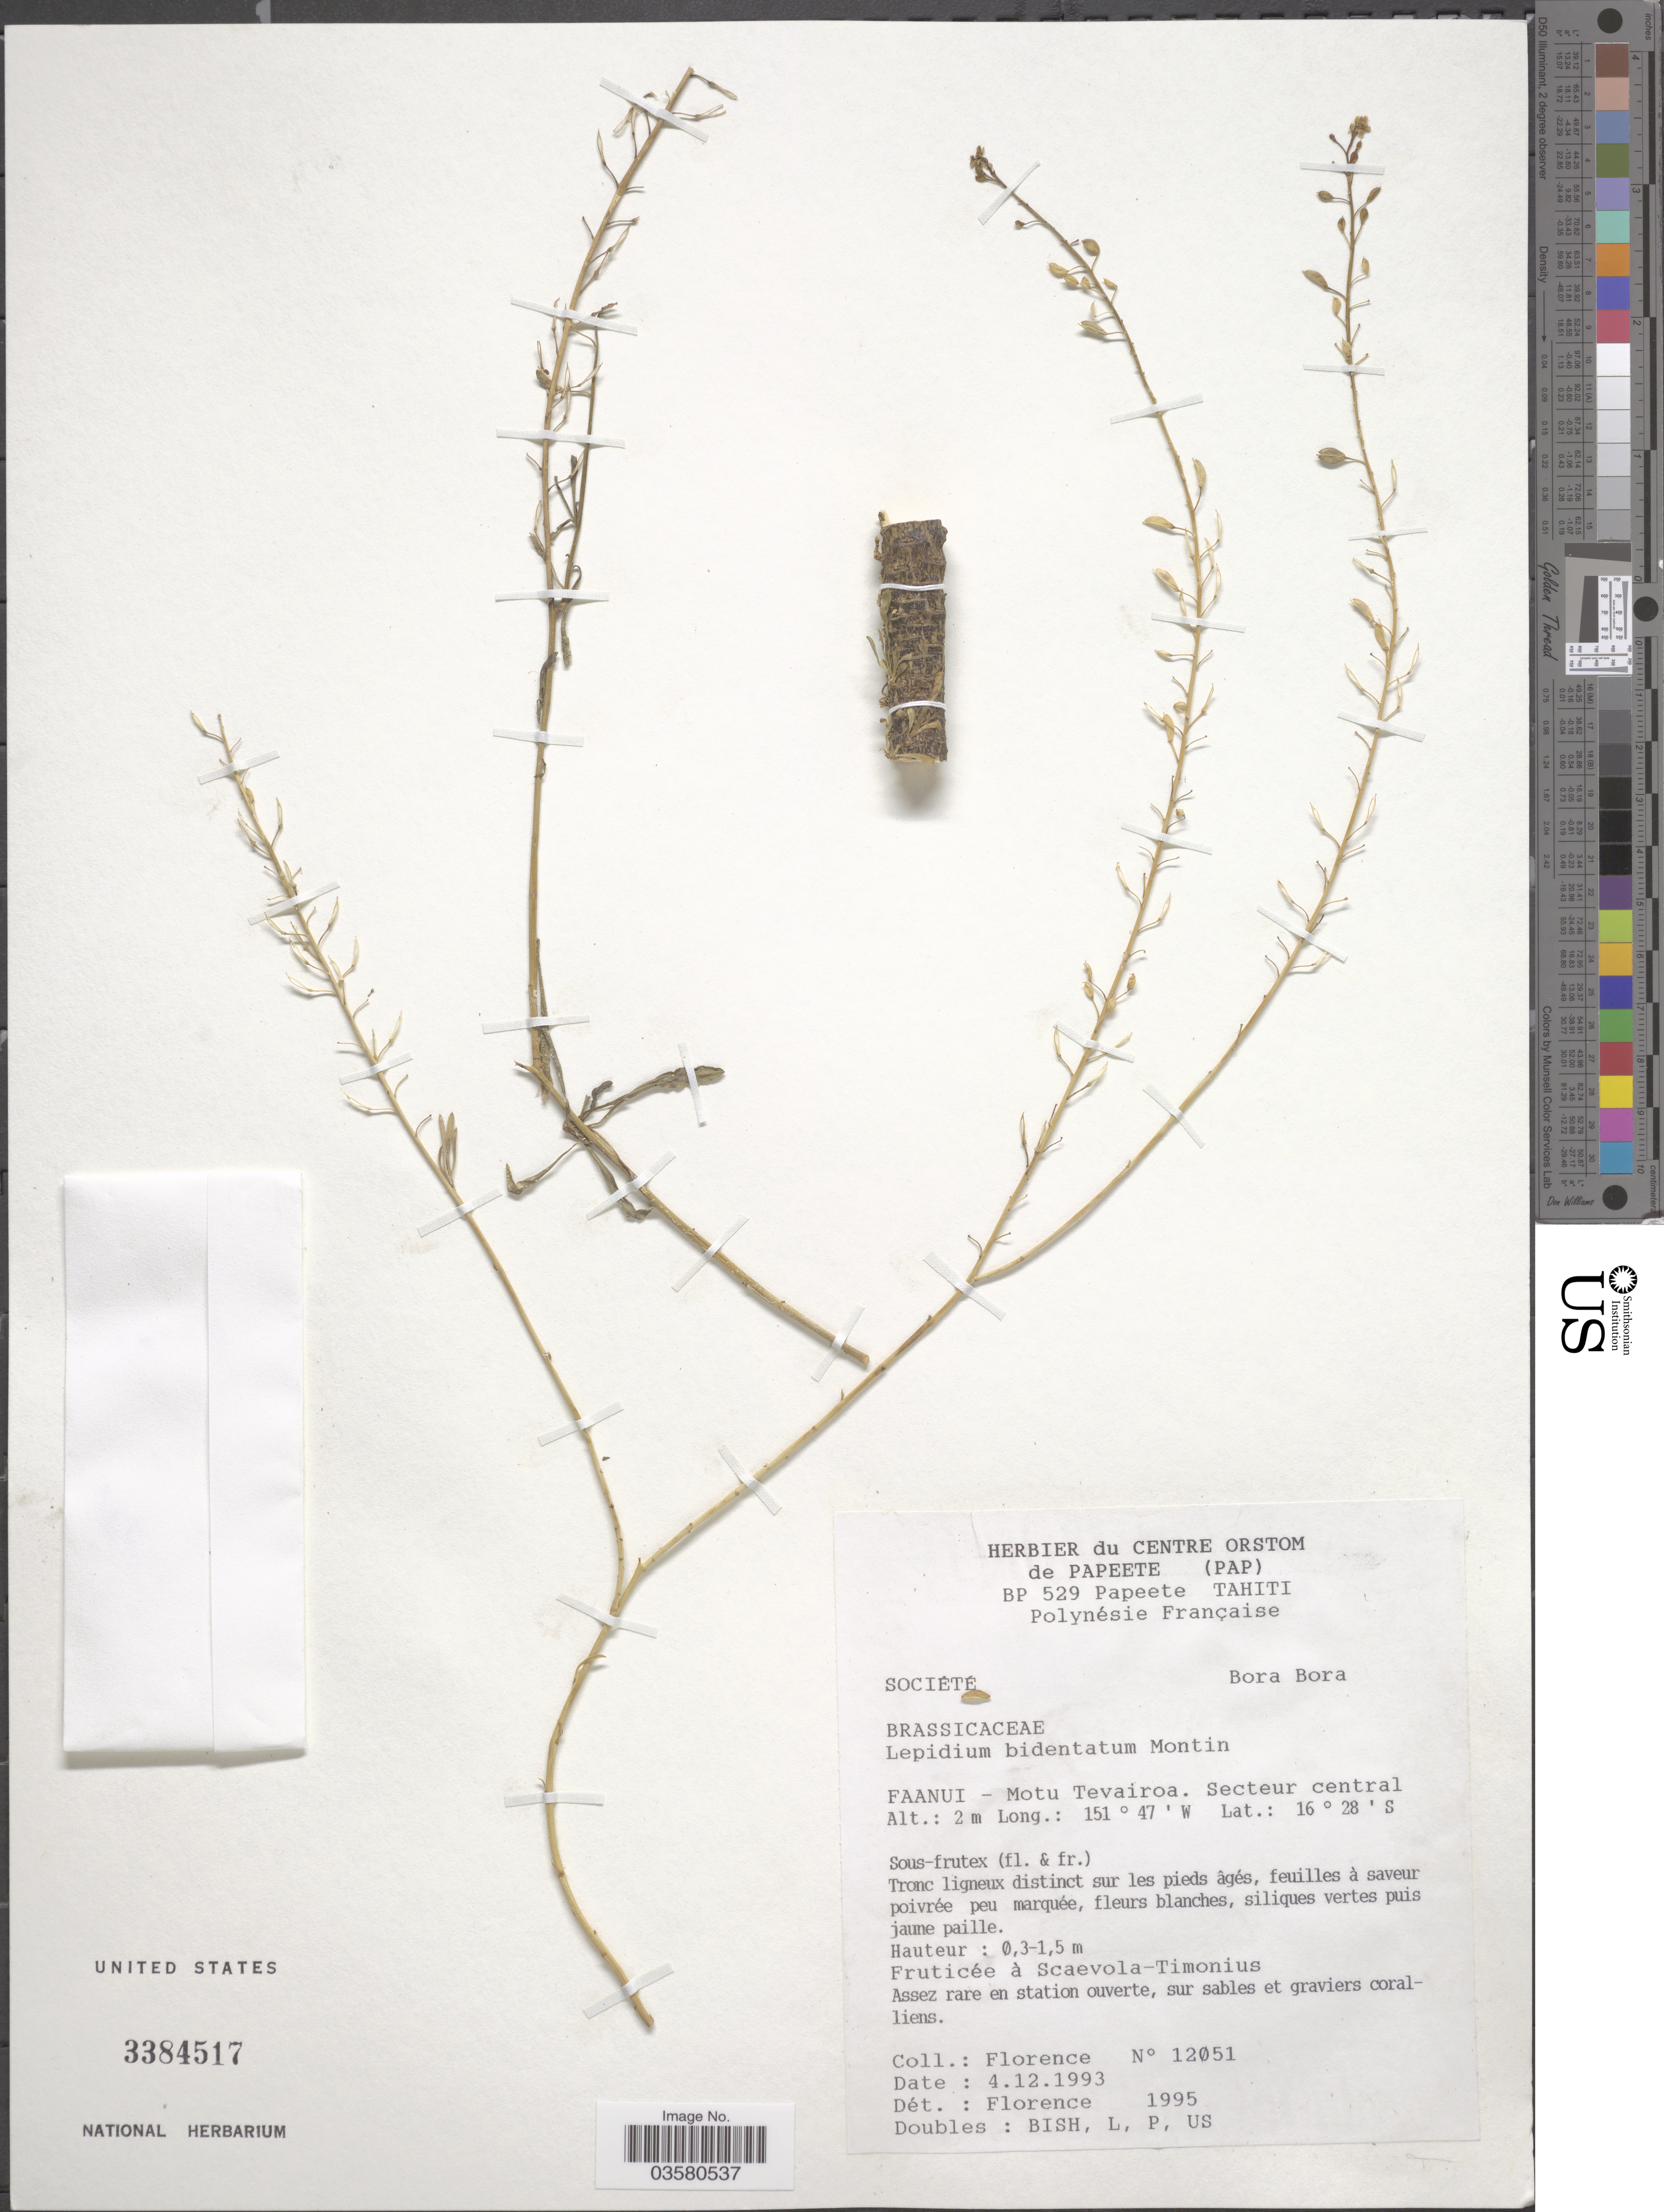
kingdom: Plantae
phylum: Tracheophyta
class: Magnoliopsida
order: Brassicales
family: Brassicaceae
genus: Lepidium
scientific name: Lepidium bidentatum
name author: Montin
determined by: Al-Shehbaz, I. A., (MO), Missouri Botanical Garden (UNITED STATES)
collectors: -. Florence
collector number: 12Ø51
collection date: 1993-12-04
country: French Polynesia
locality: Société. Bora Bora. Faanui - Motu Tevairoa. Secteur central.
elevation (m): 2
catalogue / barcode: US 3384517